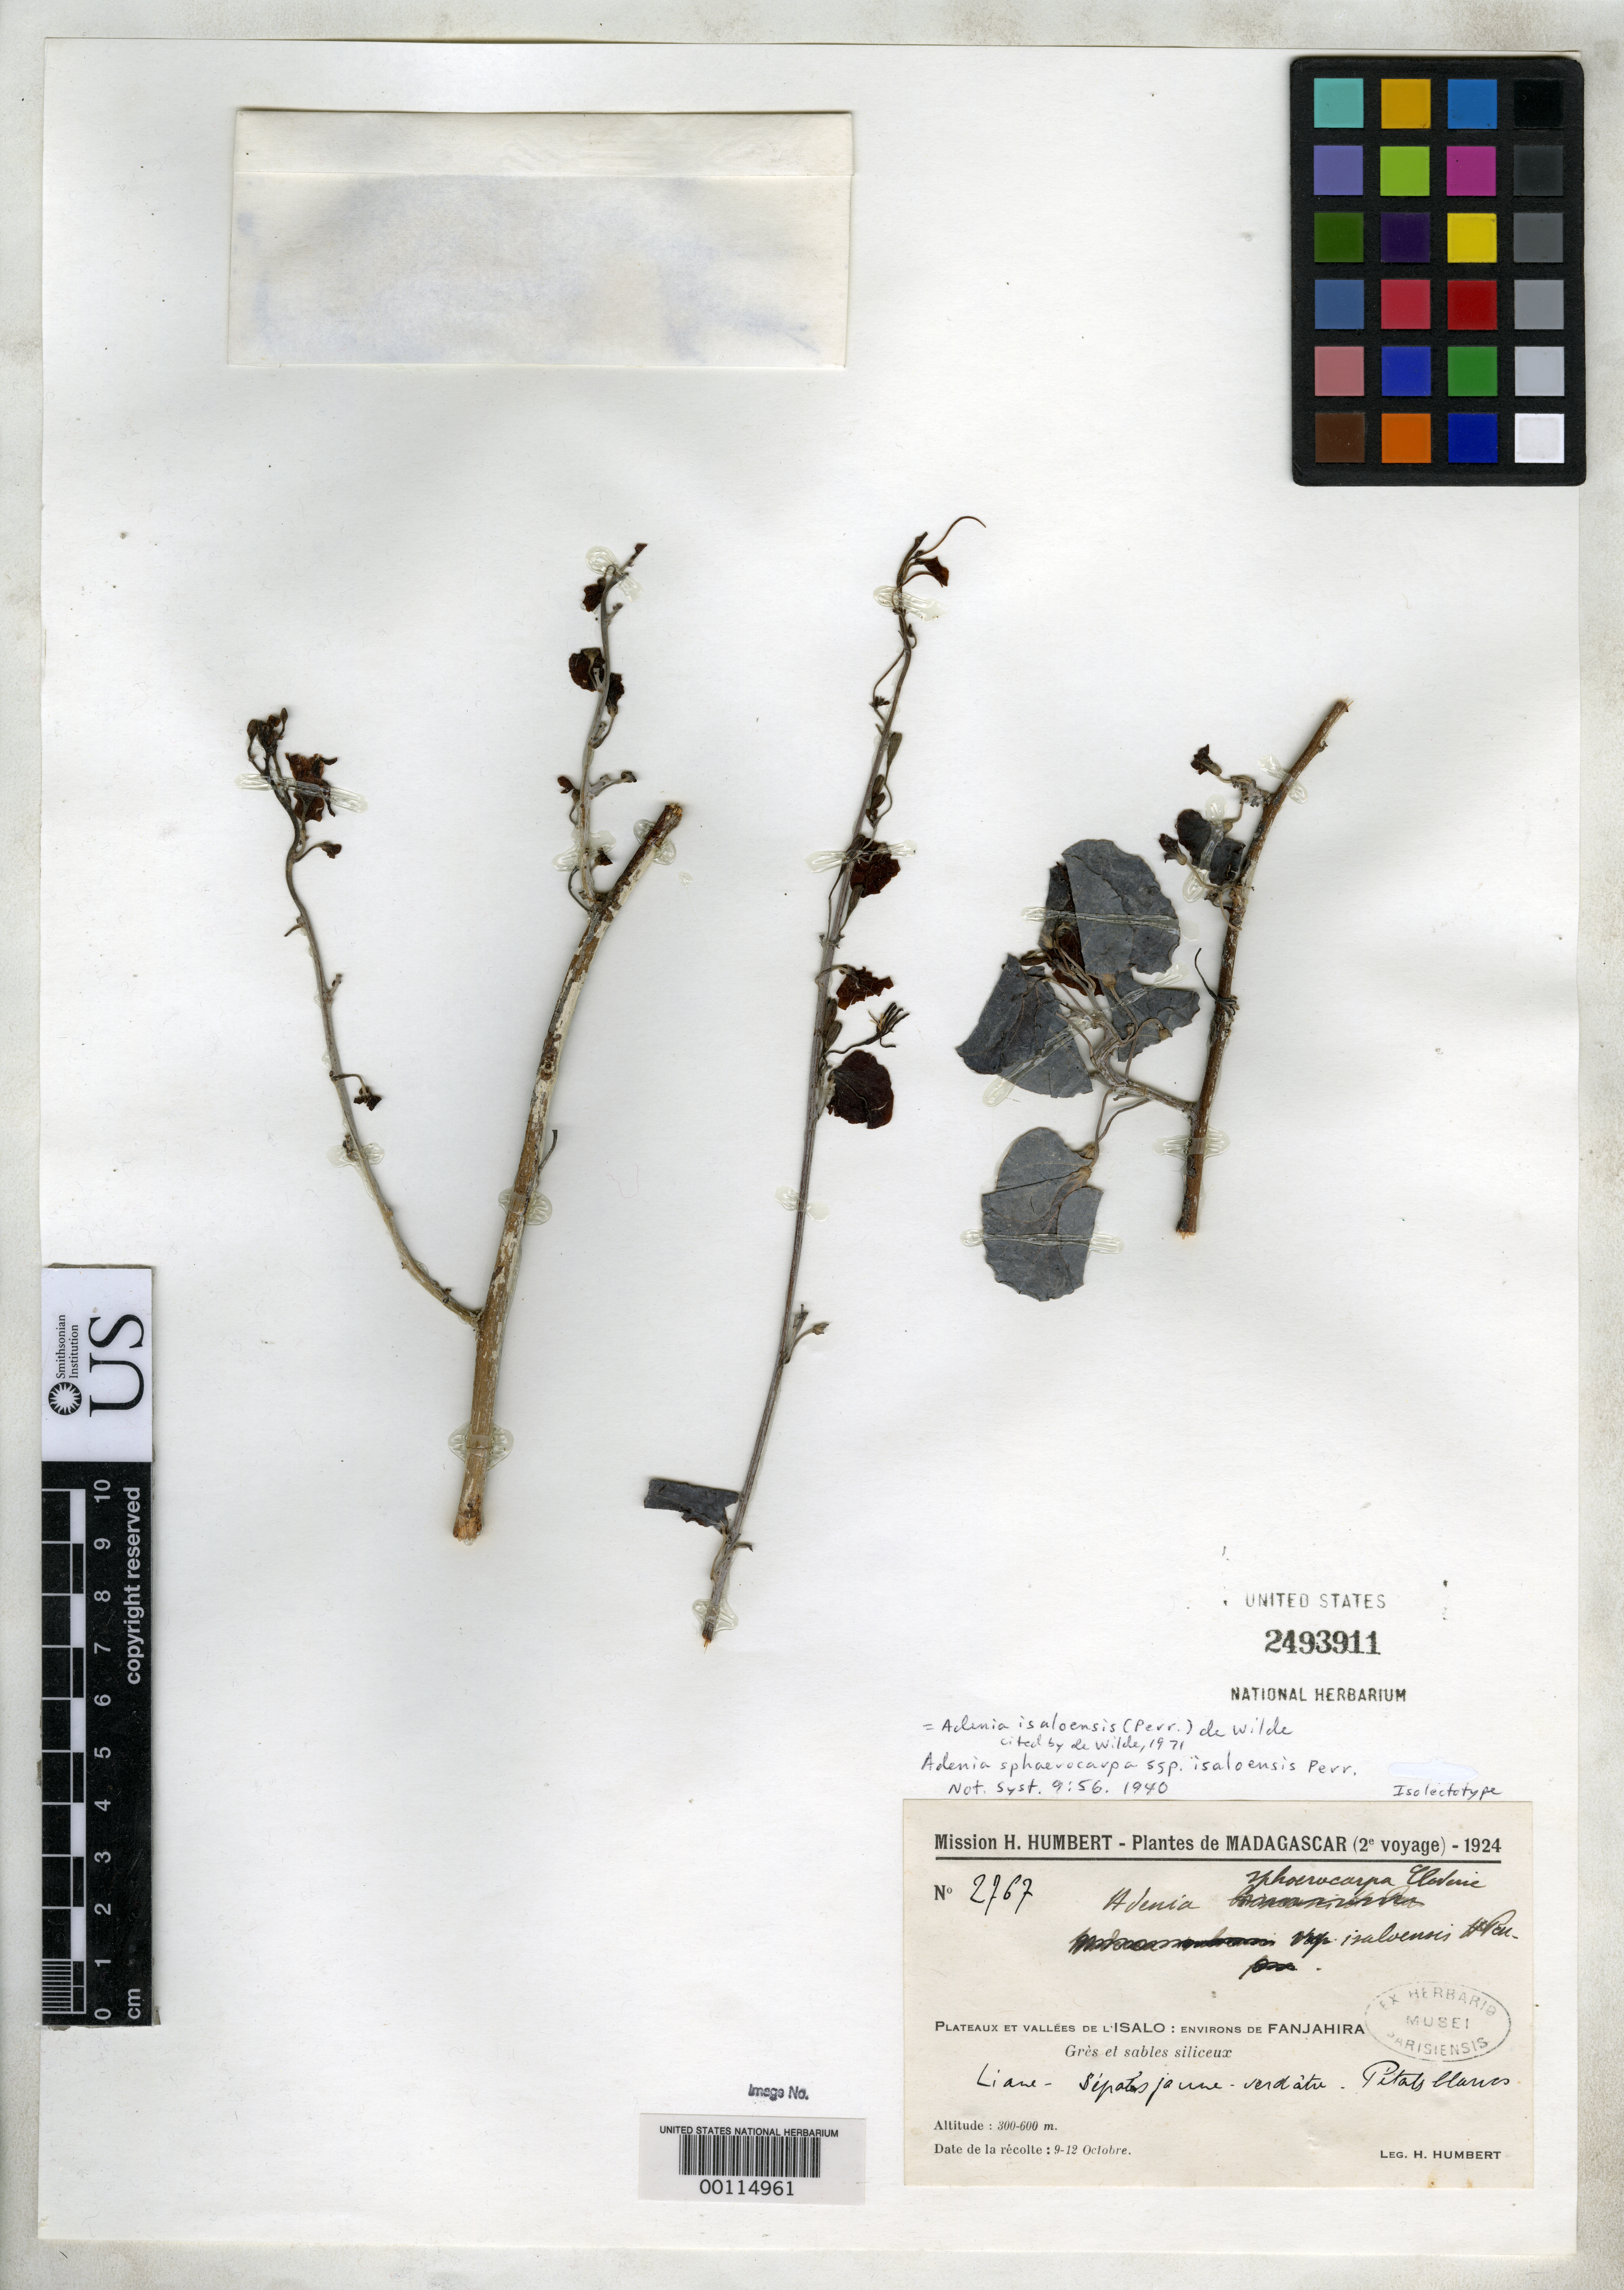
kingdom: Plantae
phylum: Tracheophyta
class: Magnoliopsida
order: Malpighiales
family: Passifloraceae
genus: Adenia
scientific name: Adenia sphaerocarpa subsp. isaloensis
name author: H. Perrier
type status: Isolectotype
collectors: H. Humbert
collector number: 2767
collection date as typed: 09 Oct 1924 to 12 Oct 1924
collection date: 1924-10-09/1924-10-12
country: Madagascar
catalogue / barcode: US 2493911